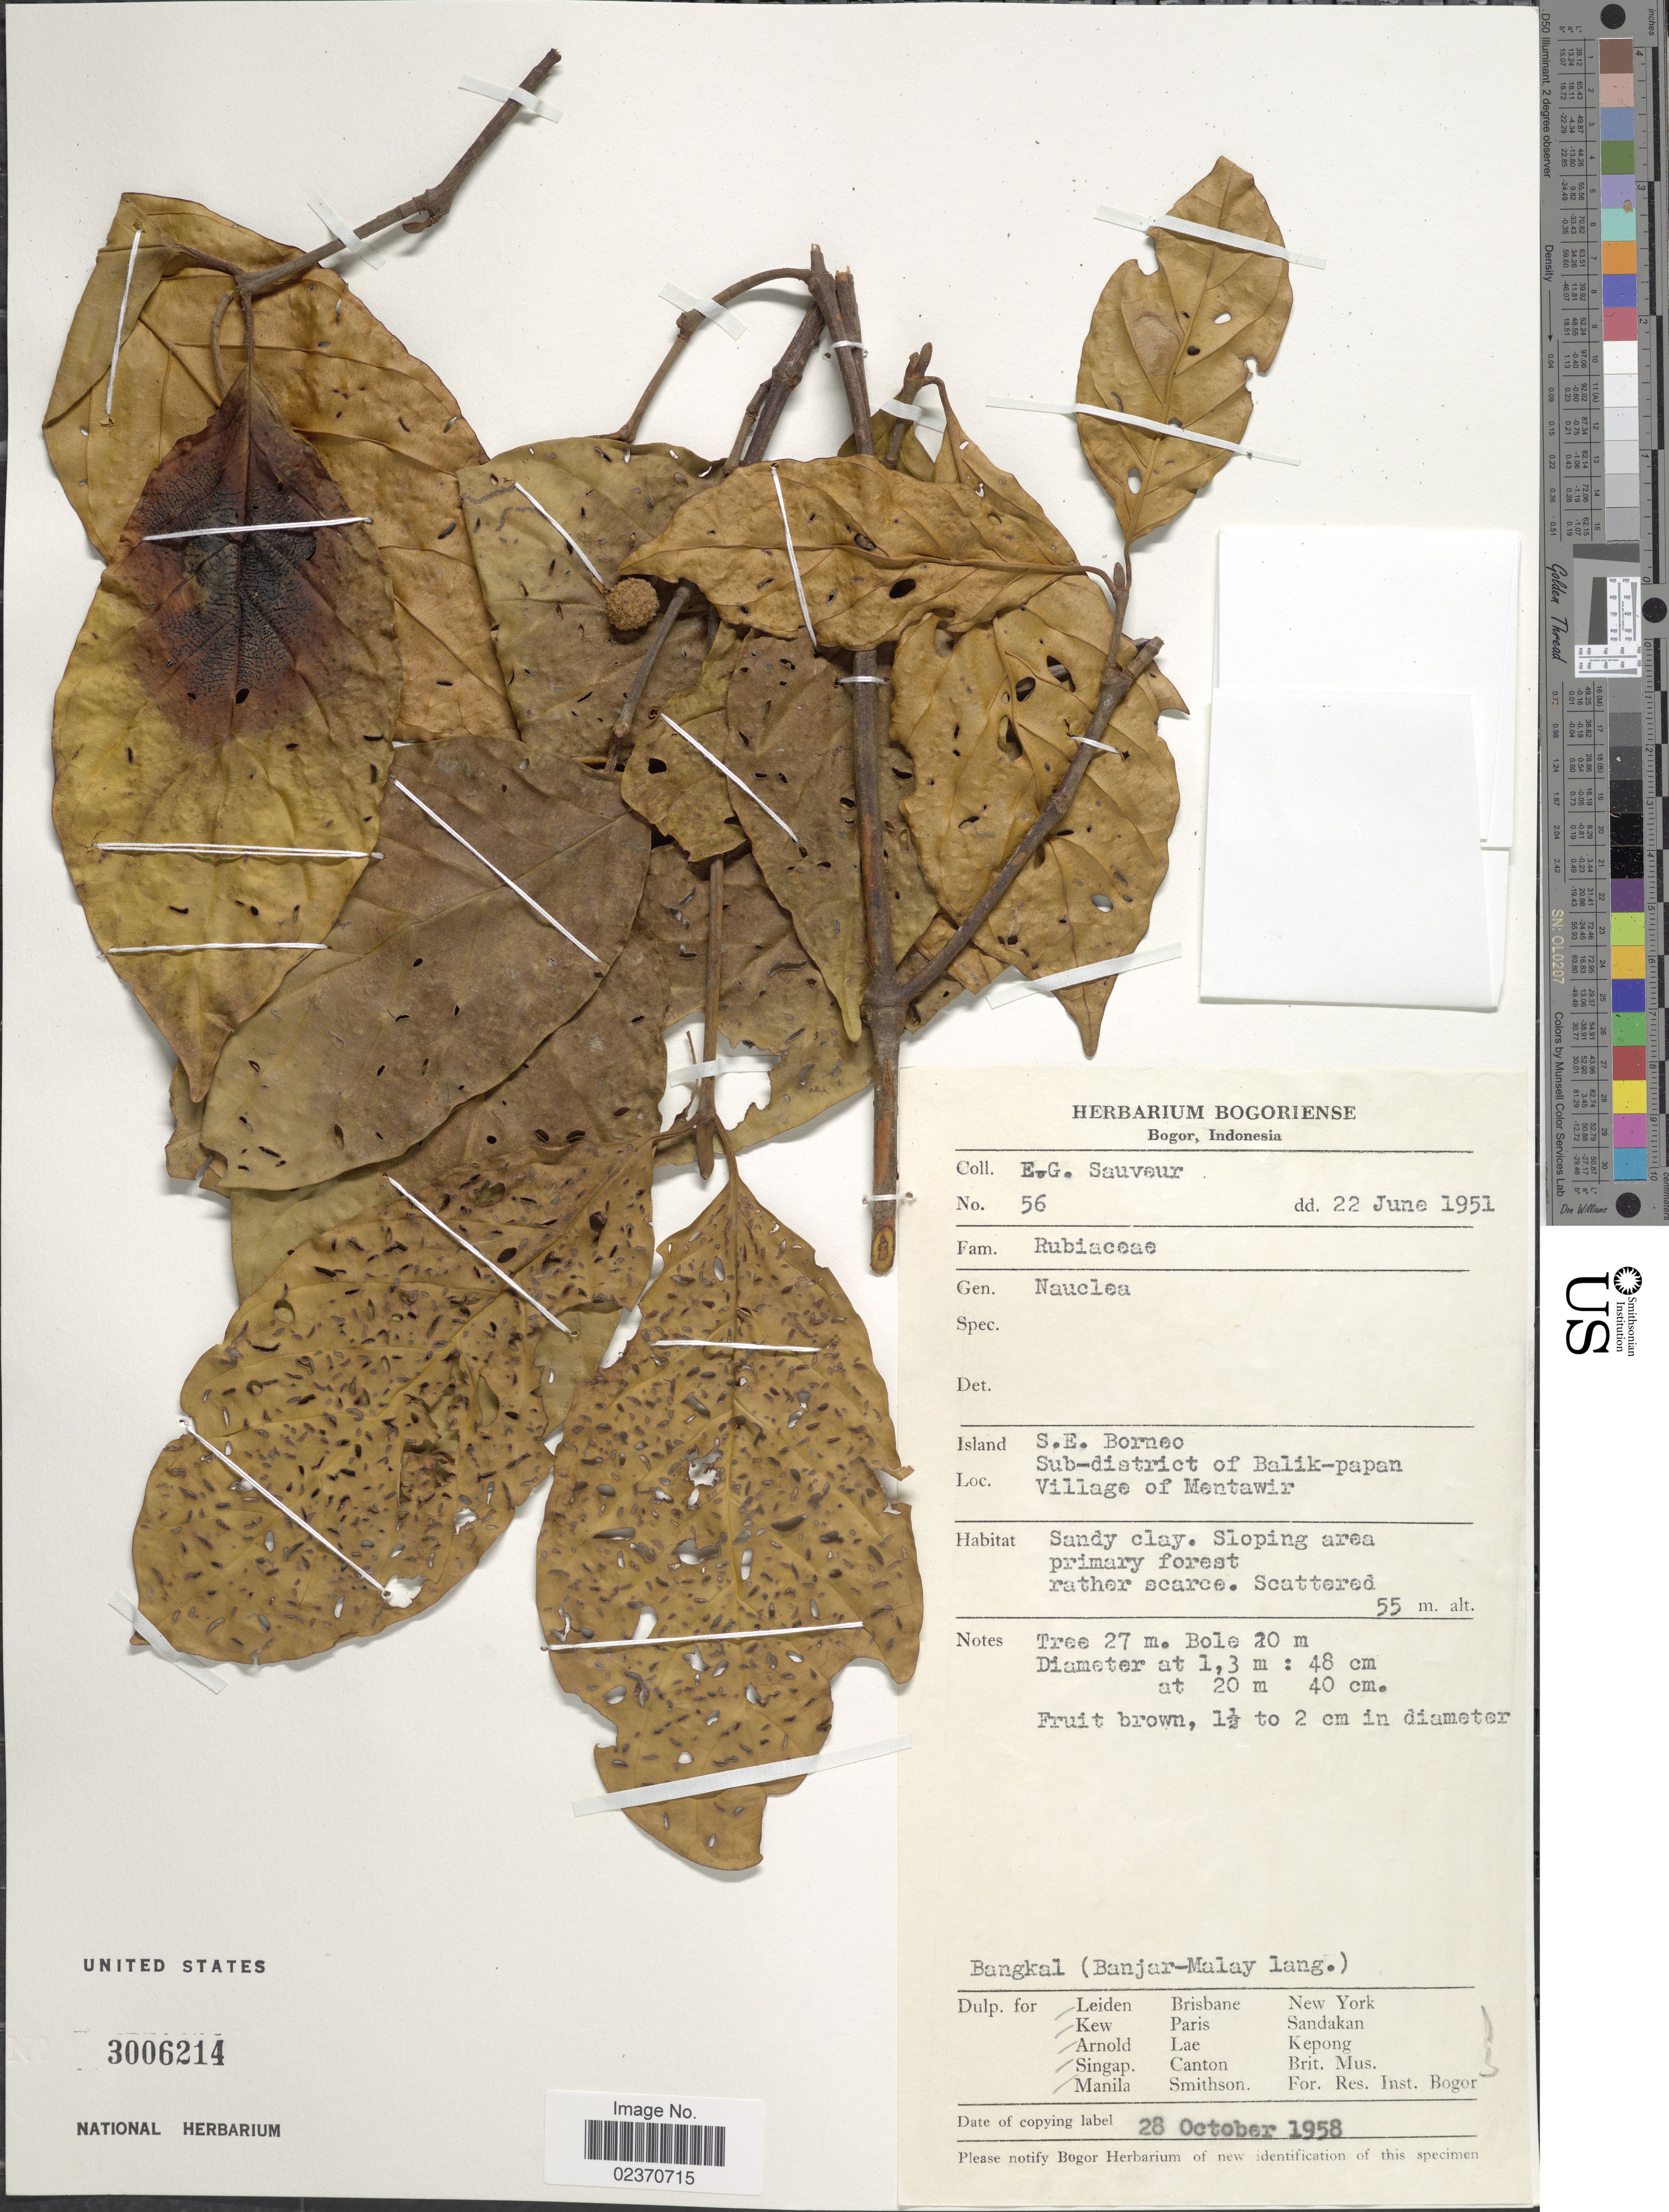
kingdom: Plantae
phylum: Tracheophyta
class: Magnoliopsida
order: Gentianales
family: Rubiaceae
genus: Nauclea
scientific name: Nauclea sp.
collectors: E.G. Sauveur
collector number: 56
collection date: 1951-06-22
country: Malaysia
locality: Island S.E. Borneo, Sub-district of Balik-papan, Village of Mentawir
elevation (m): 55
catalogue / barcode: US 3006214